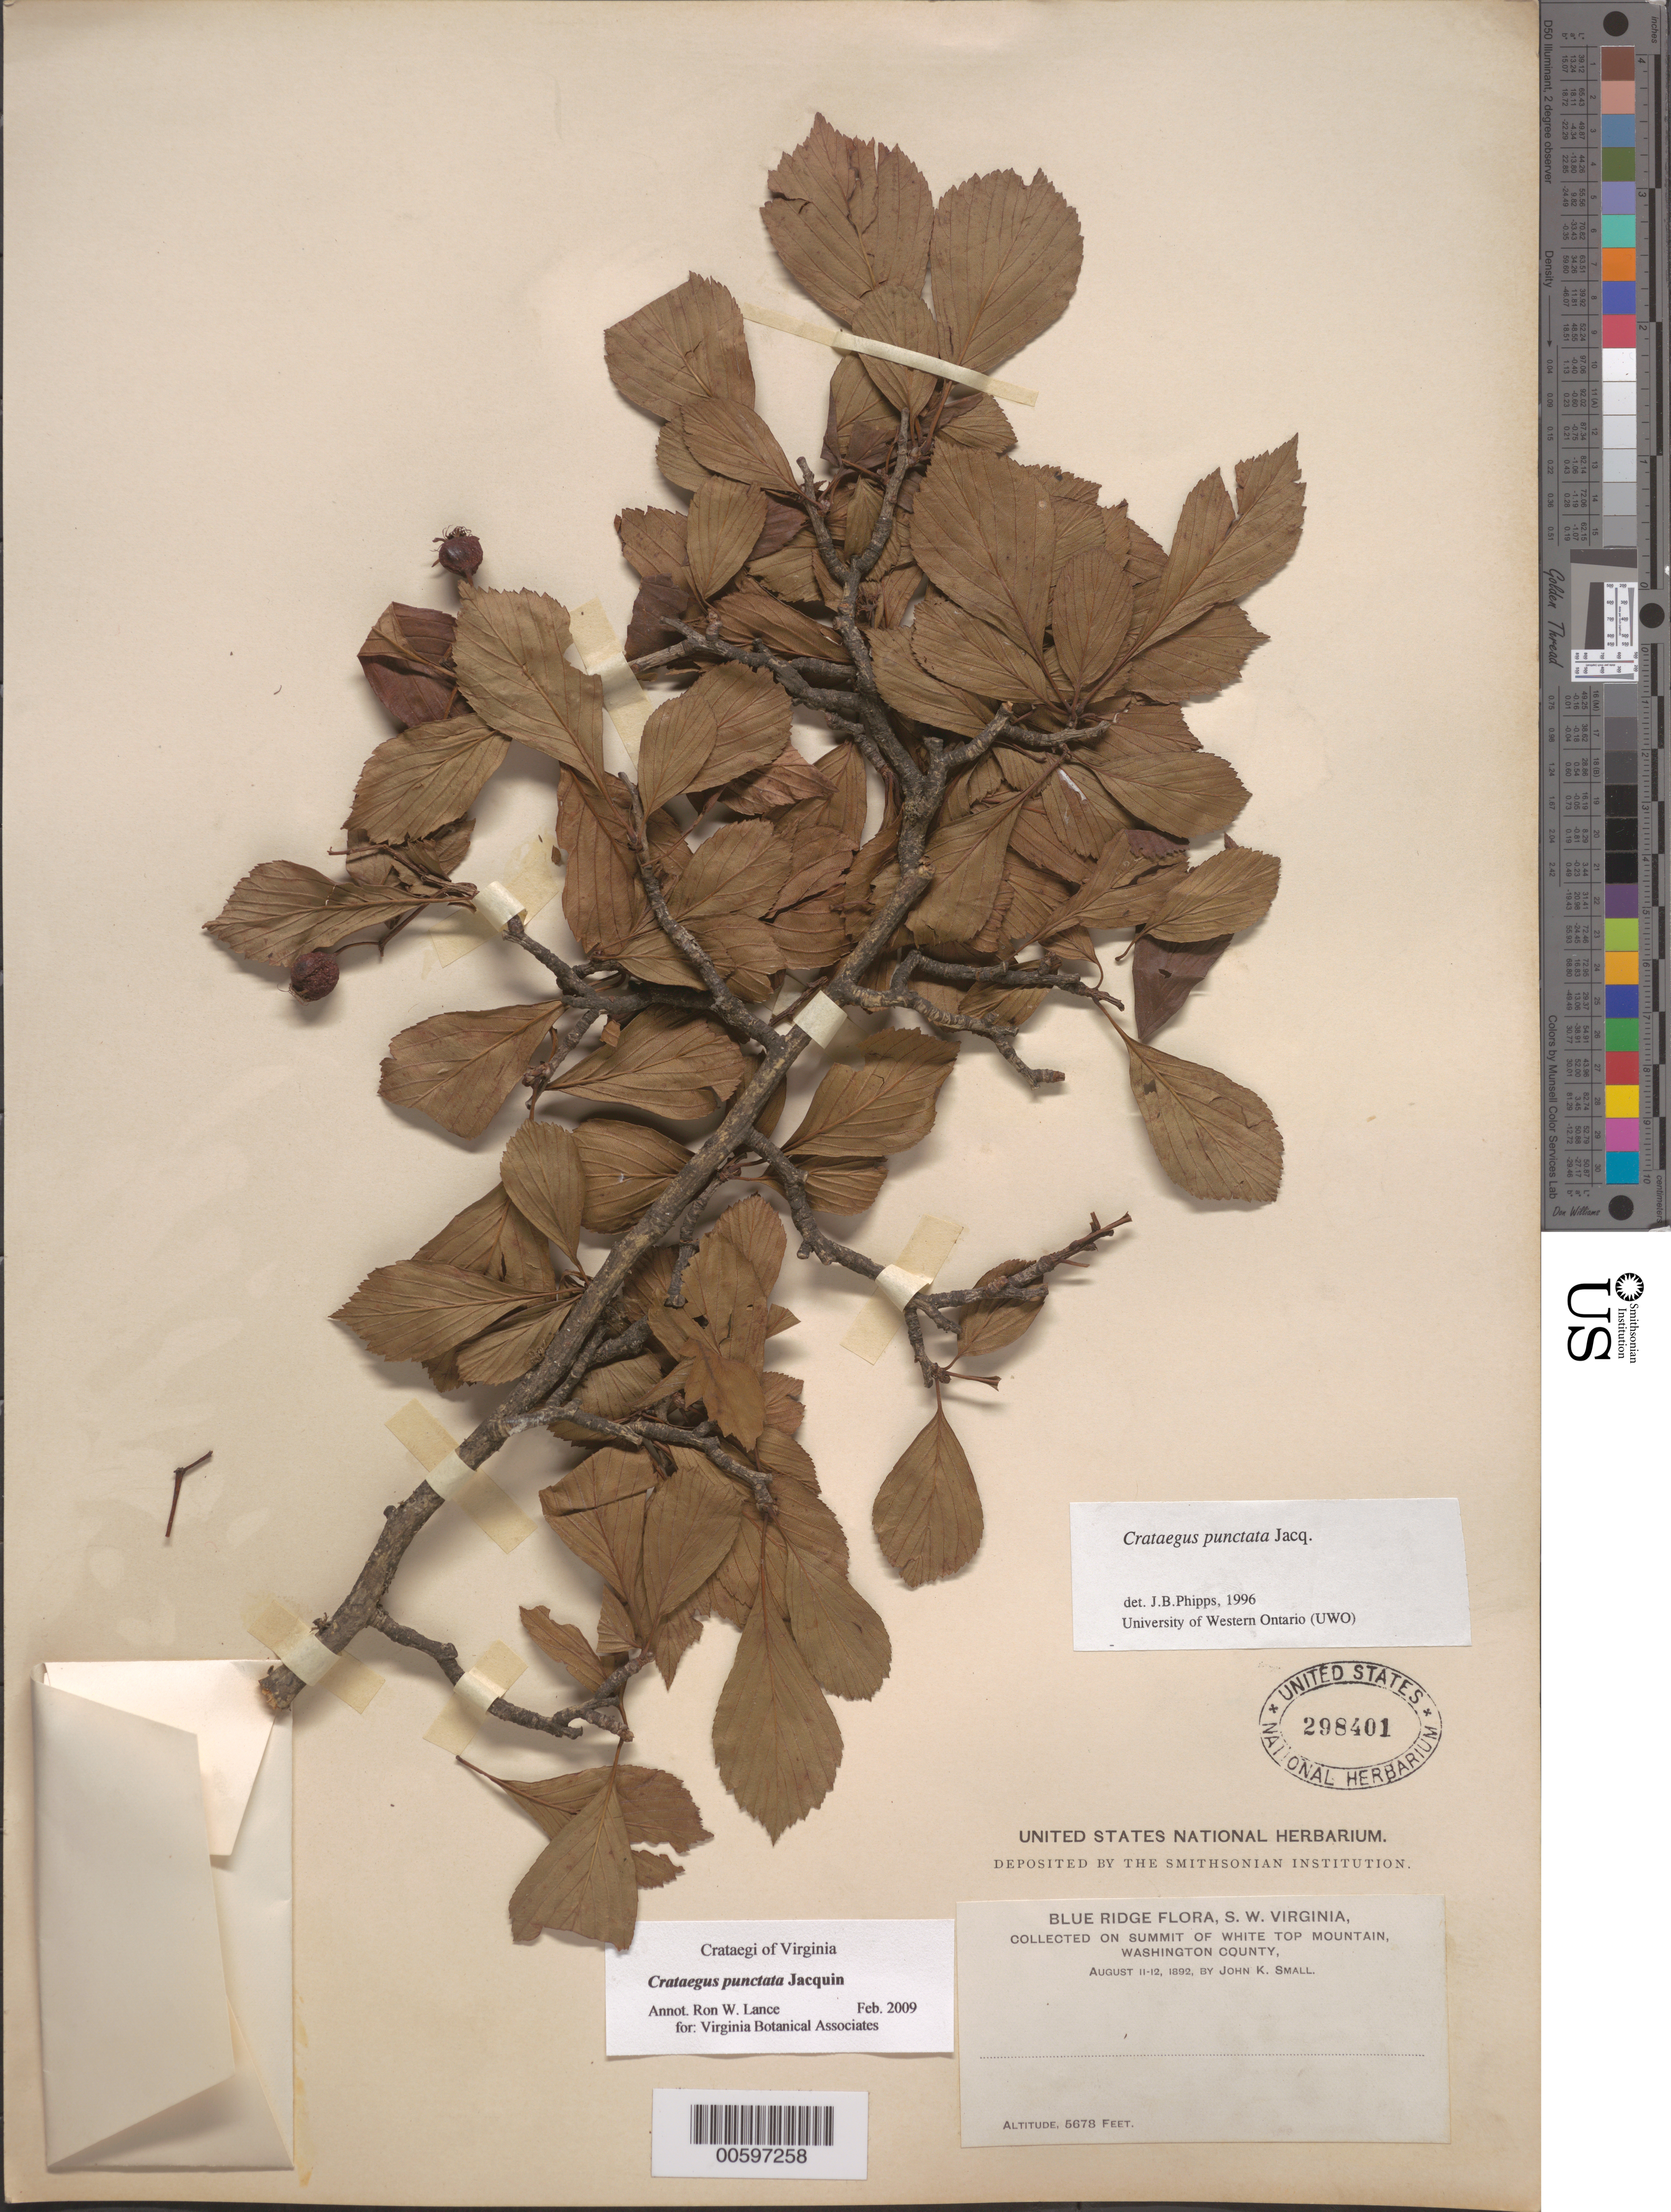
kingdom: Plantae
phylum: Tracheophyta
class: Magnoliopsida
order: Rosales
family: Rosaceae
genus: Crataegus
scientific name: Crataegus punctata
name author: Jacq.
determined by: Phipps, James B., (UWO), University of Western Ontario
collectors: J. K. Small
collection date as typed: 11 Aug 1892 to 12 Aug 1892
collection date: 1892-08-11/1892-08-12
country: United States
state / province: Virginia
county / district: Washington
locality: Summit of White Top Mtn.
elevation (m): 1731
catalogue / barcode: US 298401